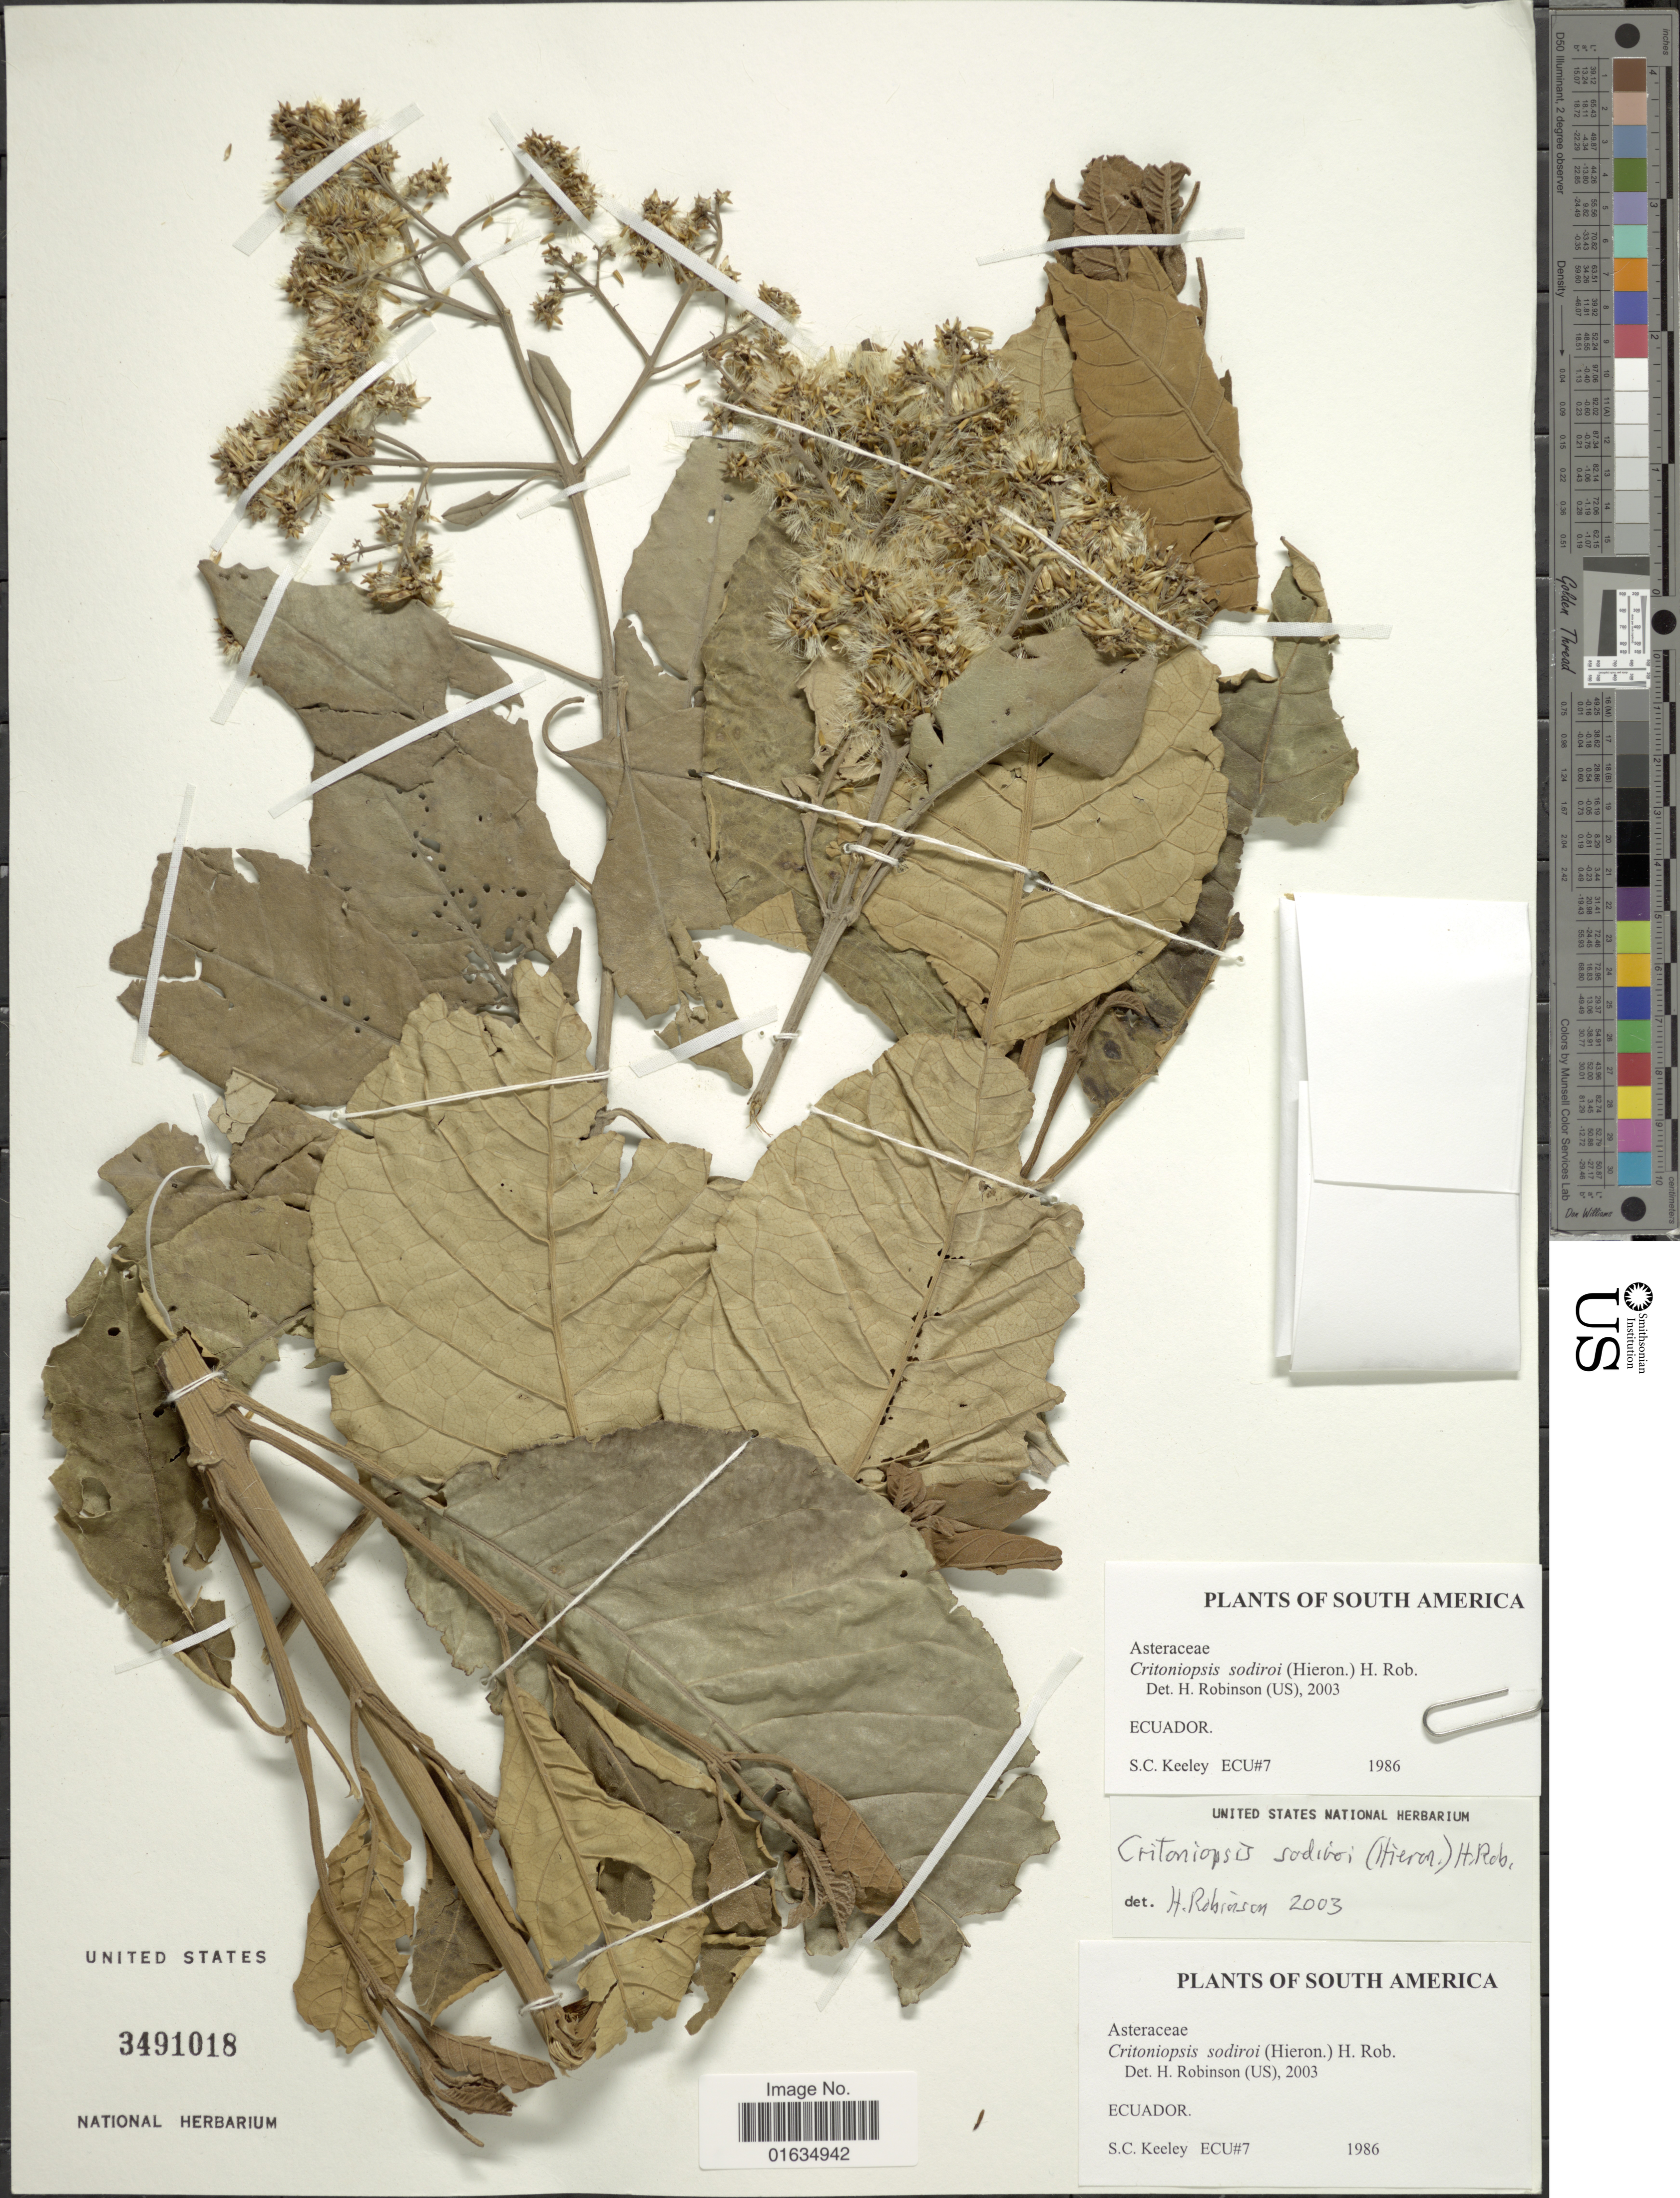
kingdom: Plantae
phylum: Tracheophyta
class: Magnoliopsida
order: Asterales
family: Asteraceae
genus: Critoniopsis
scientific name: Critoniopsis sodiroi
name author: (Hieron. ex Sodiro) H. Rob.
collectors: S. C. Keeley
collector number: ECU7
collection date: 1986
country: Ecuador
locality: South America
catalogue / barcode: US 3491018